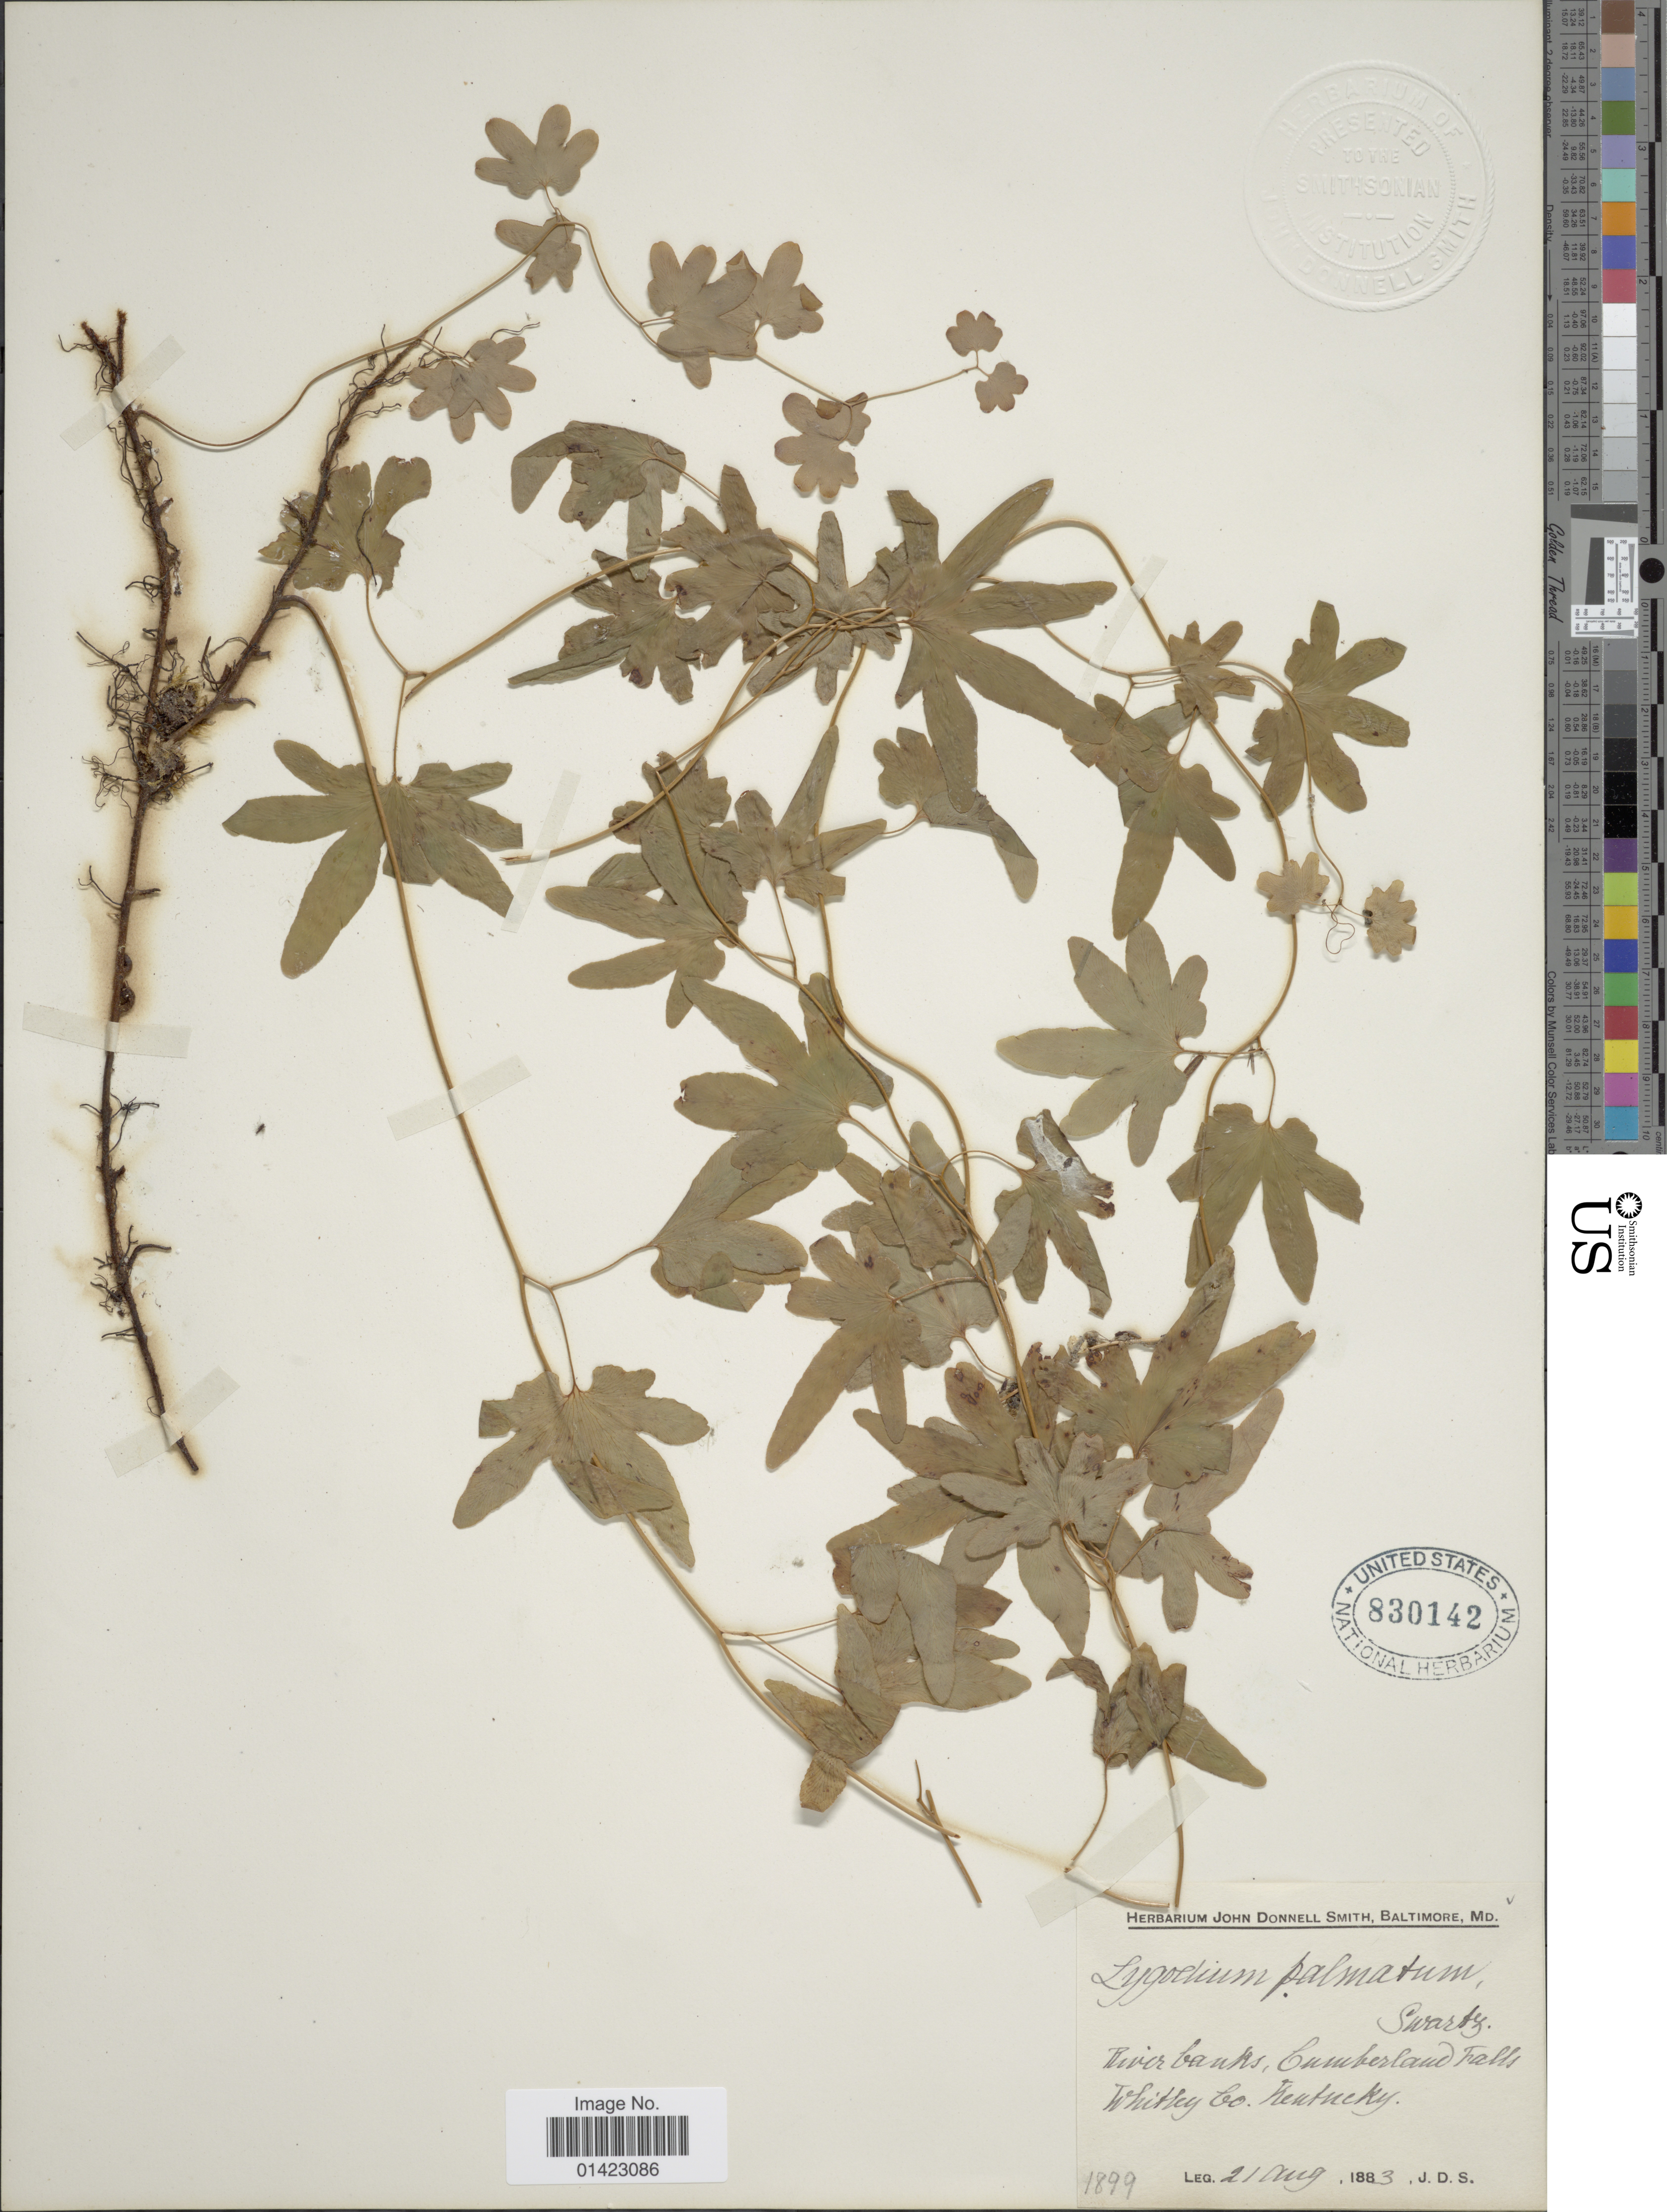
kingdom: Plantae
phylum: Tracheophyta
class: Polypodiopsida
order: Schizaeales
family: Lygodiaceae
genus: Lygodium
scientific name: Lygodium palmatum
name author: (Bernh.) Sw.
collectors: J. Donnell Smith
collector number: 1889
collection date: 1883-08-21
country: United States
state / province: Kentucky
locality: River banks, Cumberland Falls, Whitley Co. Kentucky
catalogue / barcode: US 830142